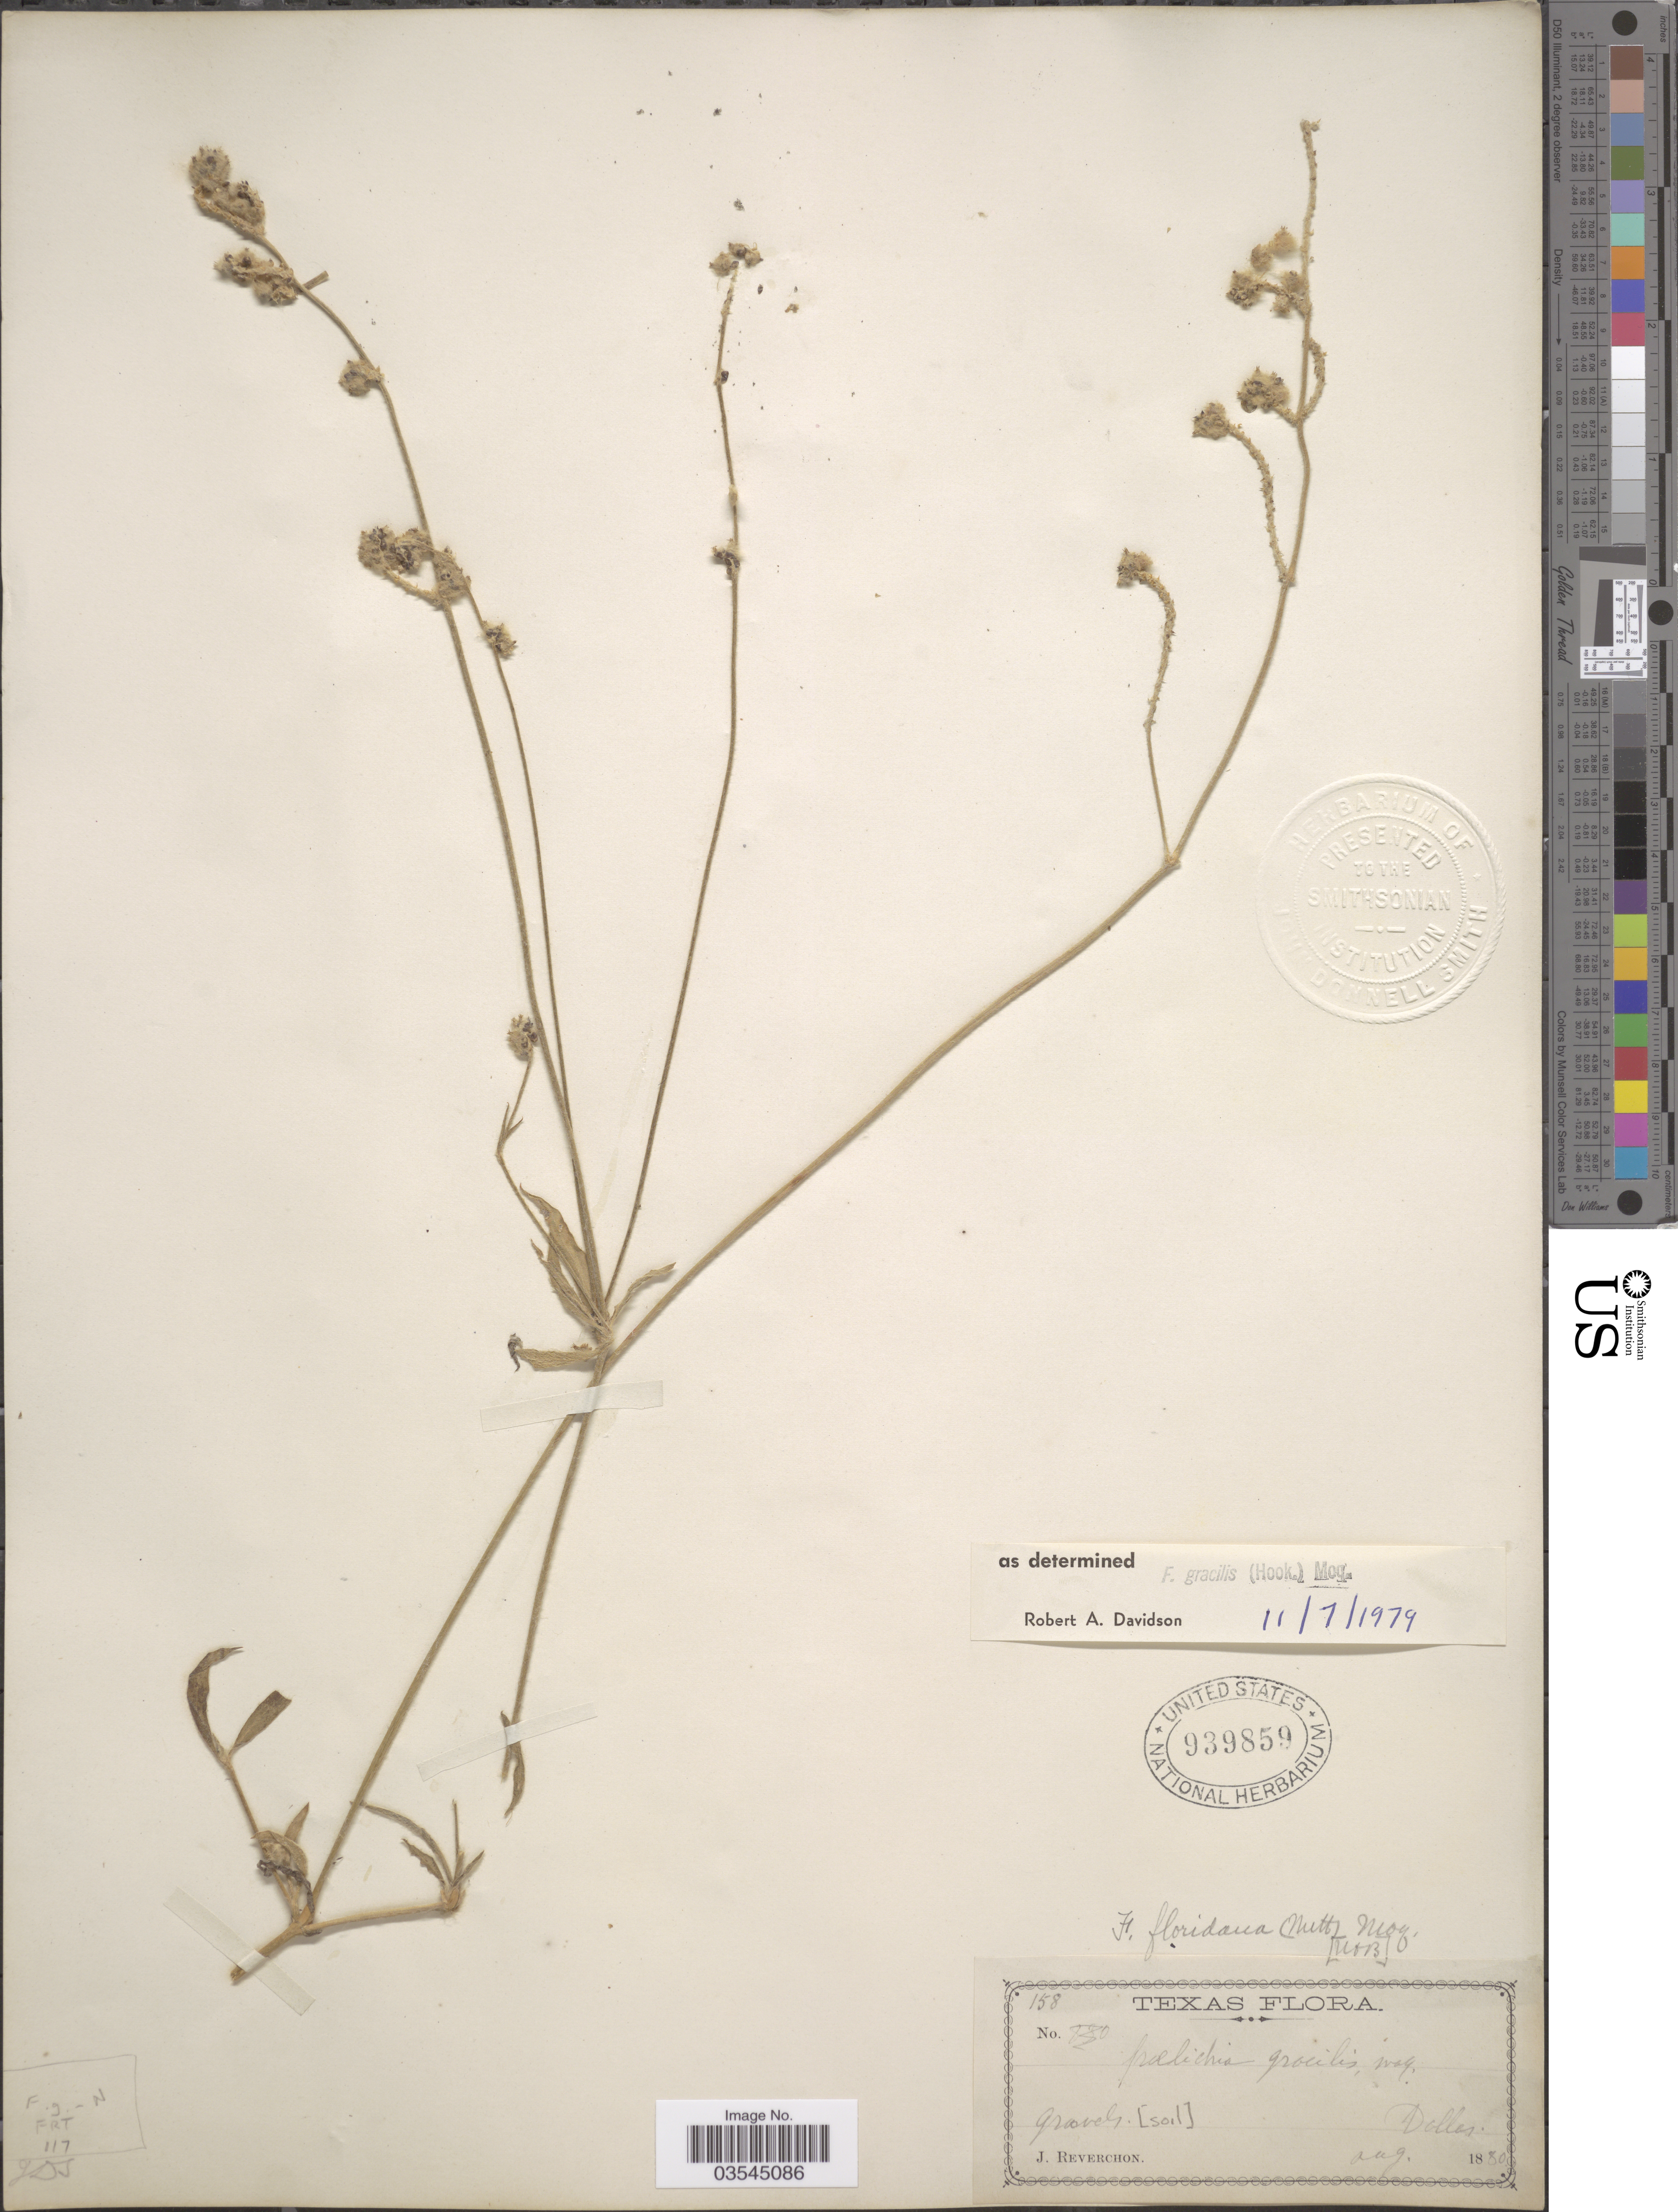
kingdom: Plantae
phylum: Tracheophyta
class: Magnoliopsida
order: Caryophyllales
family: Amaranthaceae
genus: Froelichia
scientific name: Froelichia gracilis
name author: (Hook.) Moq.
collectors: J. Reverchon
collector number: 158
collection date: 1880-08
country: United States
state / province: Texas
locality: Dallas.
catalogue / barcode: US 939859